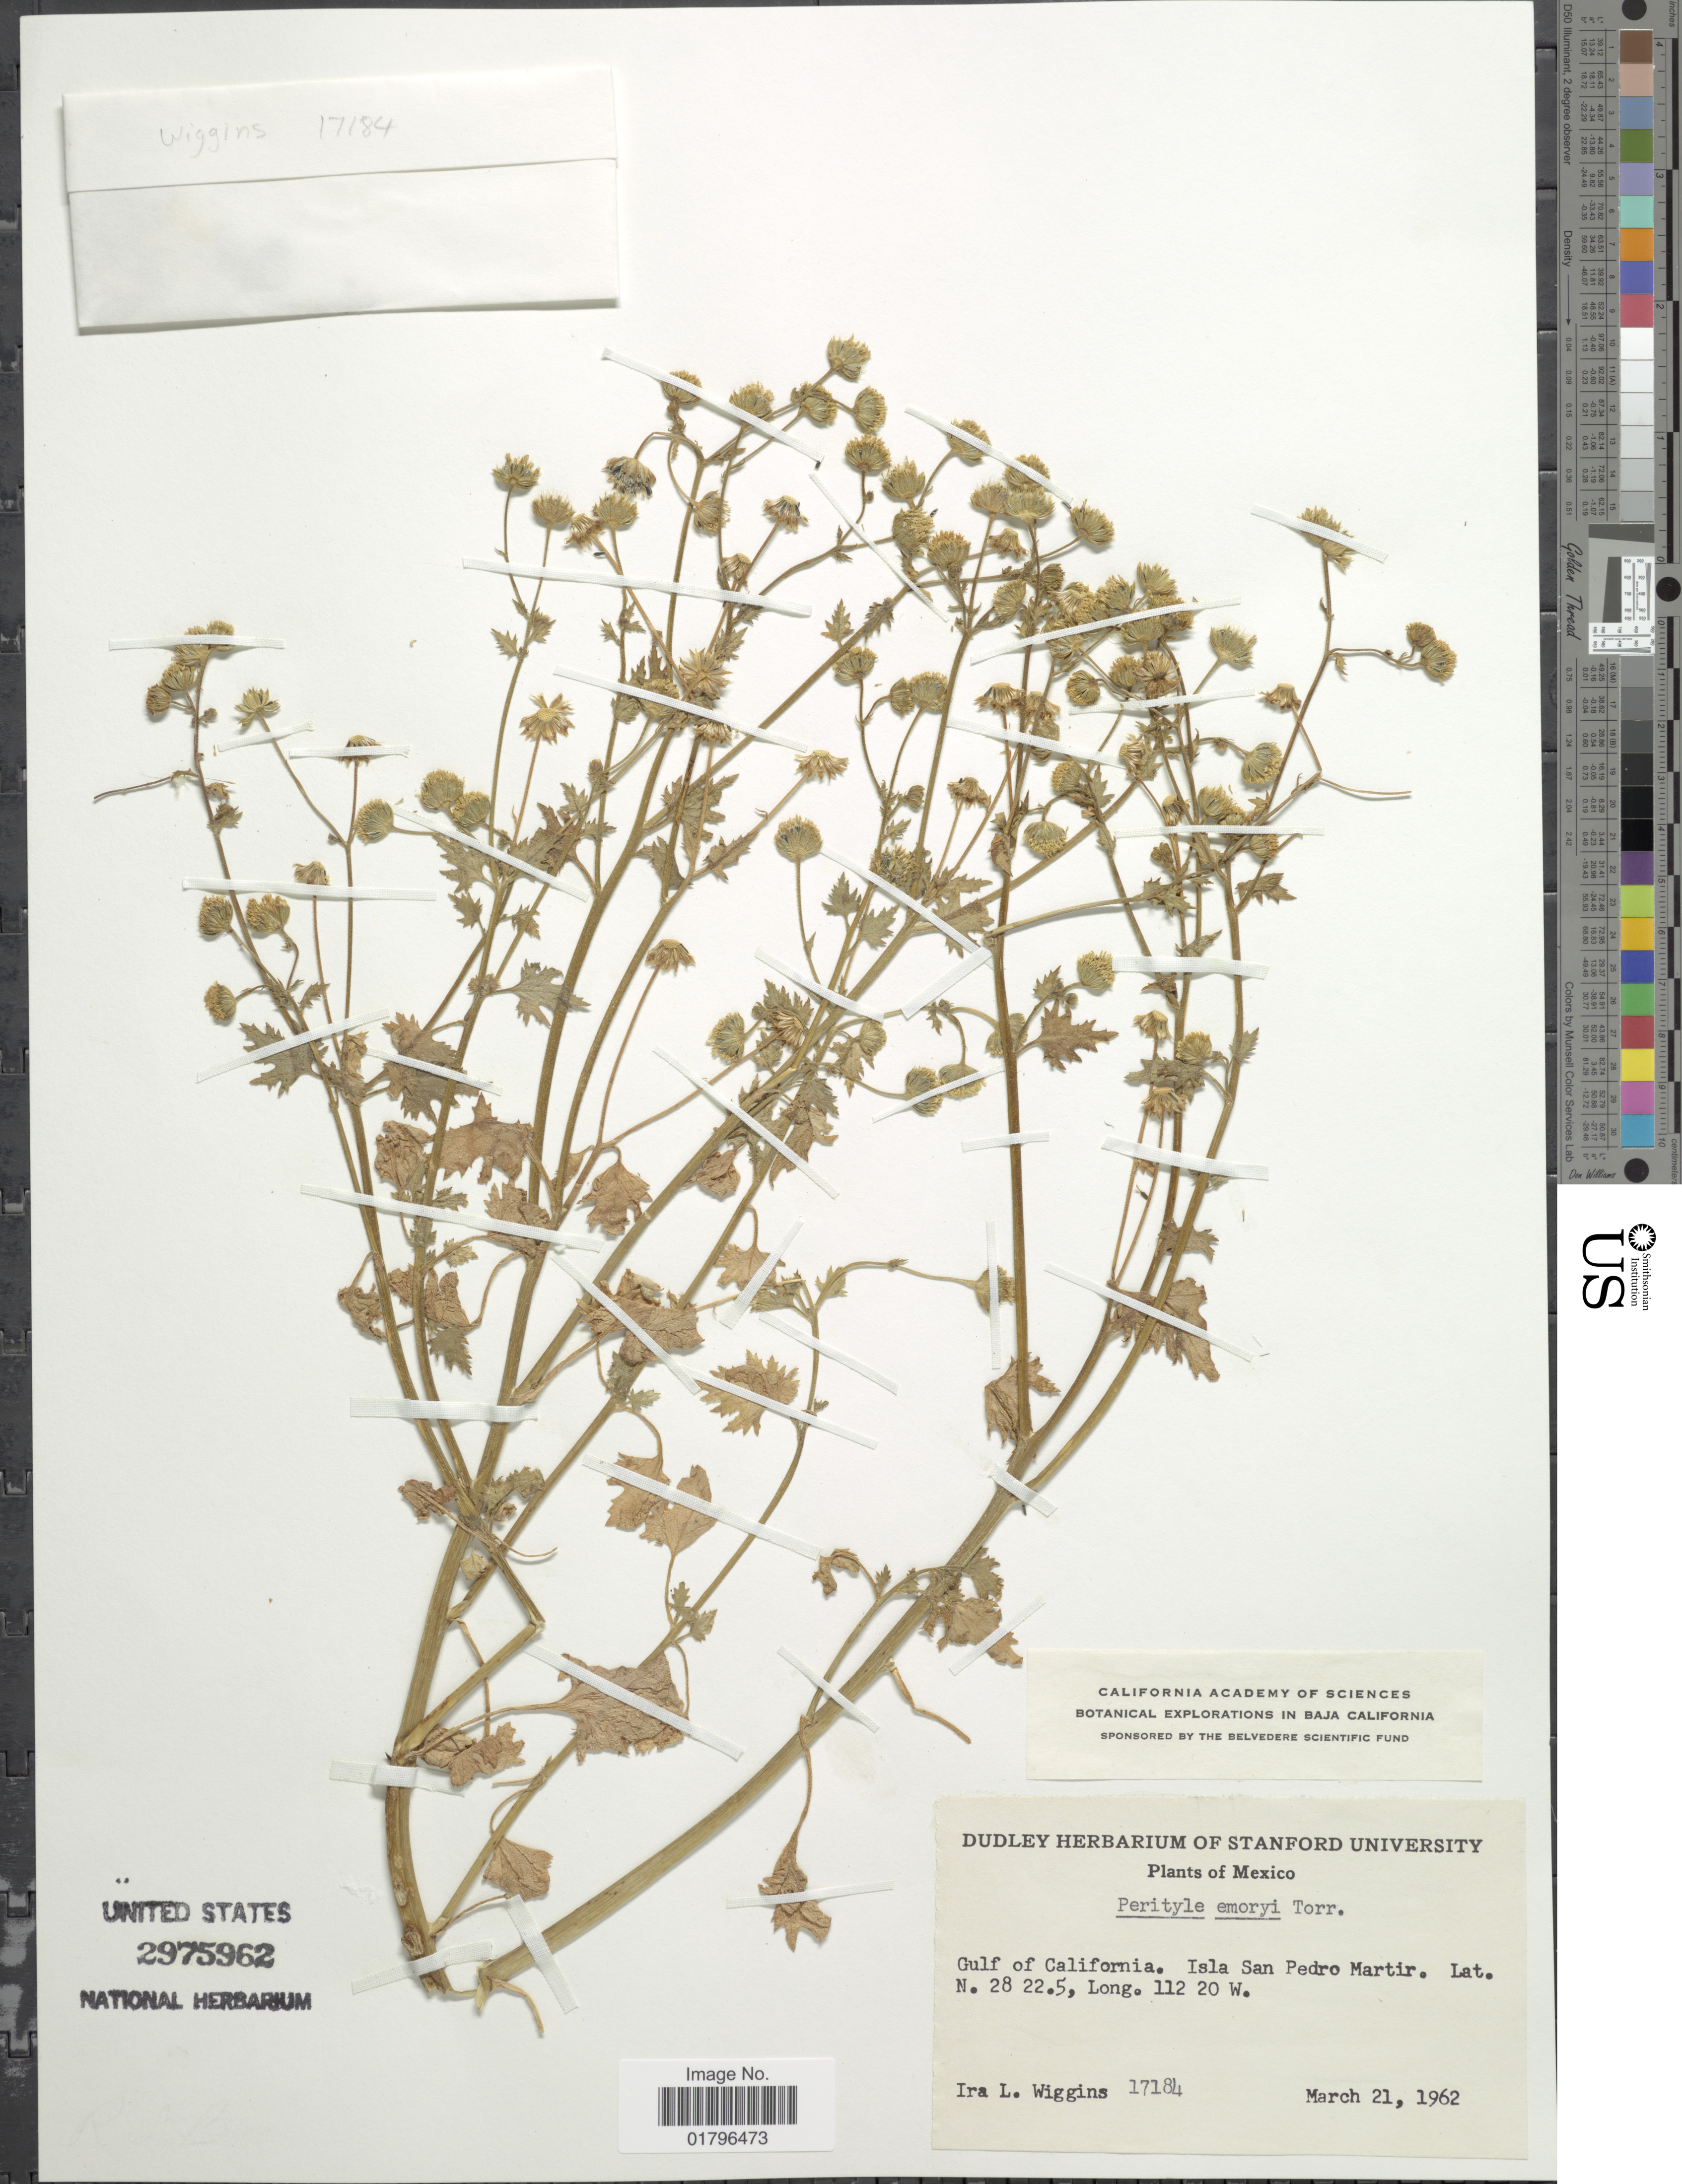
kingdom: Plantae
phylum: Tracheophyta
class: Magnoliopsida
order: Asterales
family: Asteraceae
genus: Perityle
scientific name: Perityle emoryi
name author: Torr.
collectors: I. L. Wiggins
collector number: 17184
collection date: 1962-03-21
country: Mexico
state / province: Baja California Sur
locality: Isla San Pedro Martir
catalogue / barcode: US 2975962